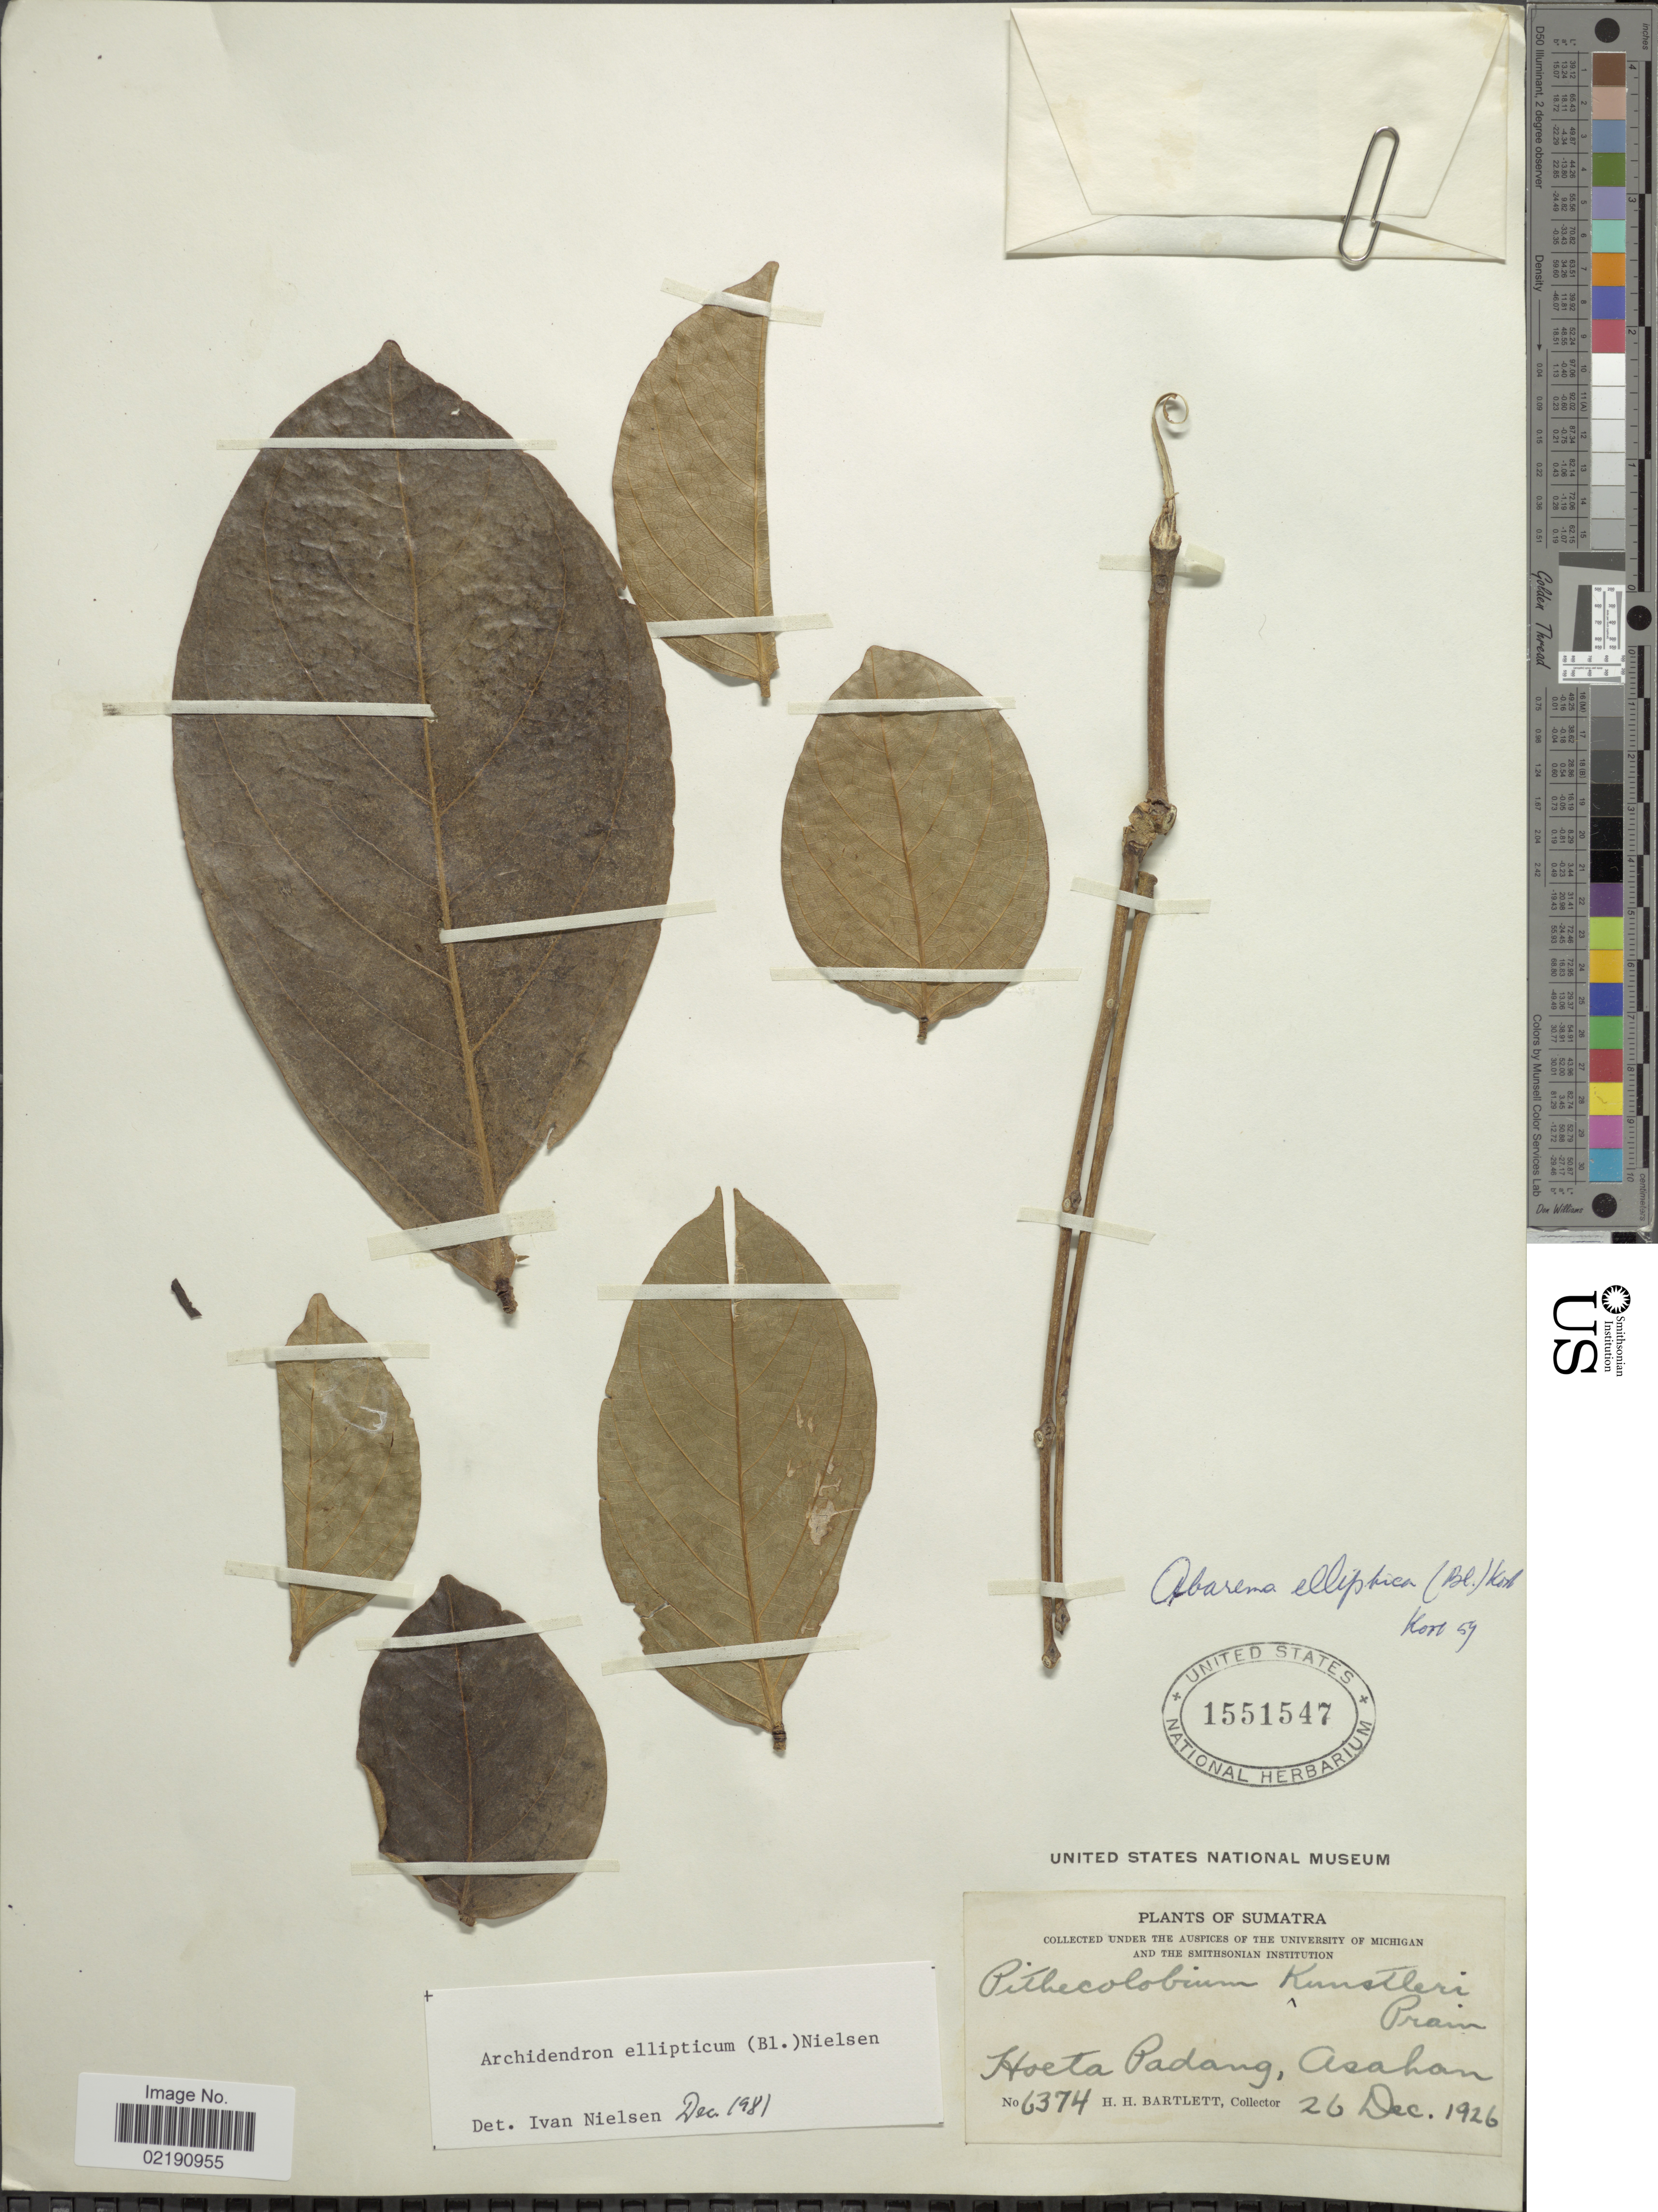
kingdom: Plantae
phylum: Tracheophyta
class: Magnoliopsida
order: Fabales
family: Fabaceae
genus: Archidendron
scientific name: Archidendron ellipticum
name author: (Blume) I.C. Nielsen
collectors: H. H. Bartlett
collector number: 6374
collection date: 1926-12-26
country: Indonesia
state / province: Sumatra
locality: Hoeta Padang, Asahan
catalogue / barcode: US 1551547